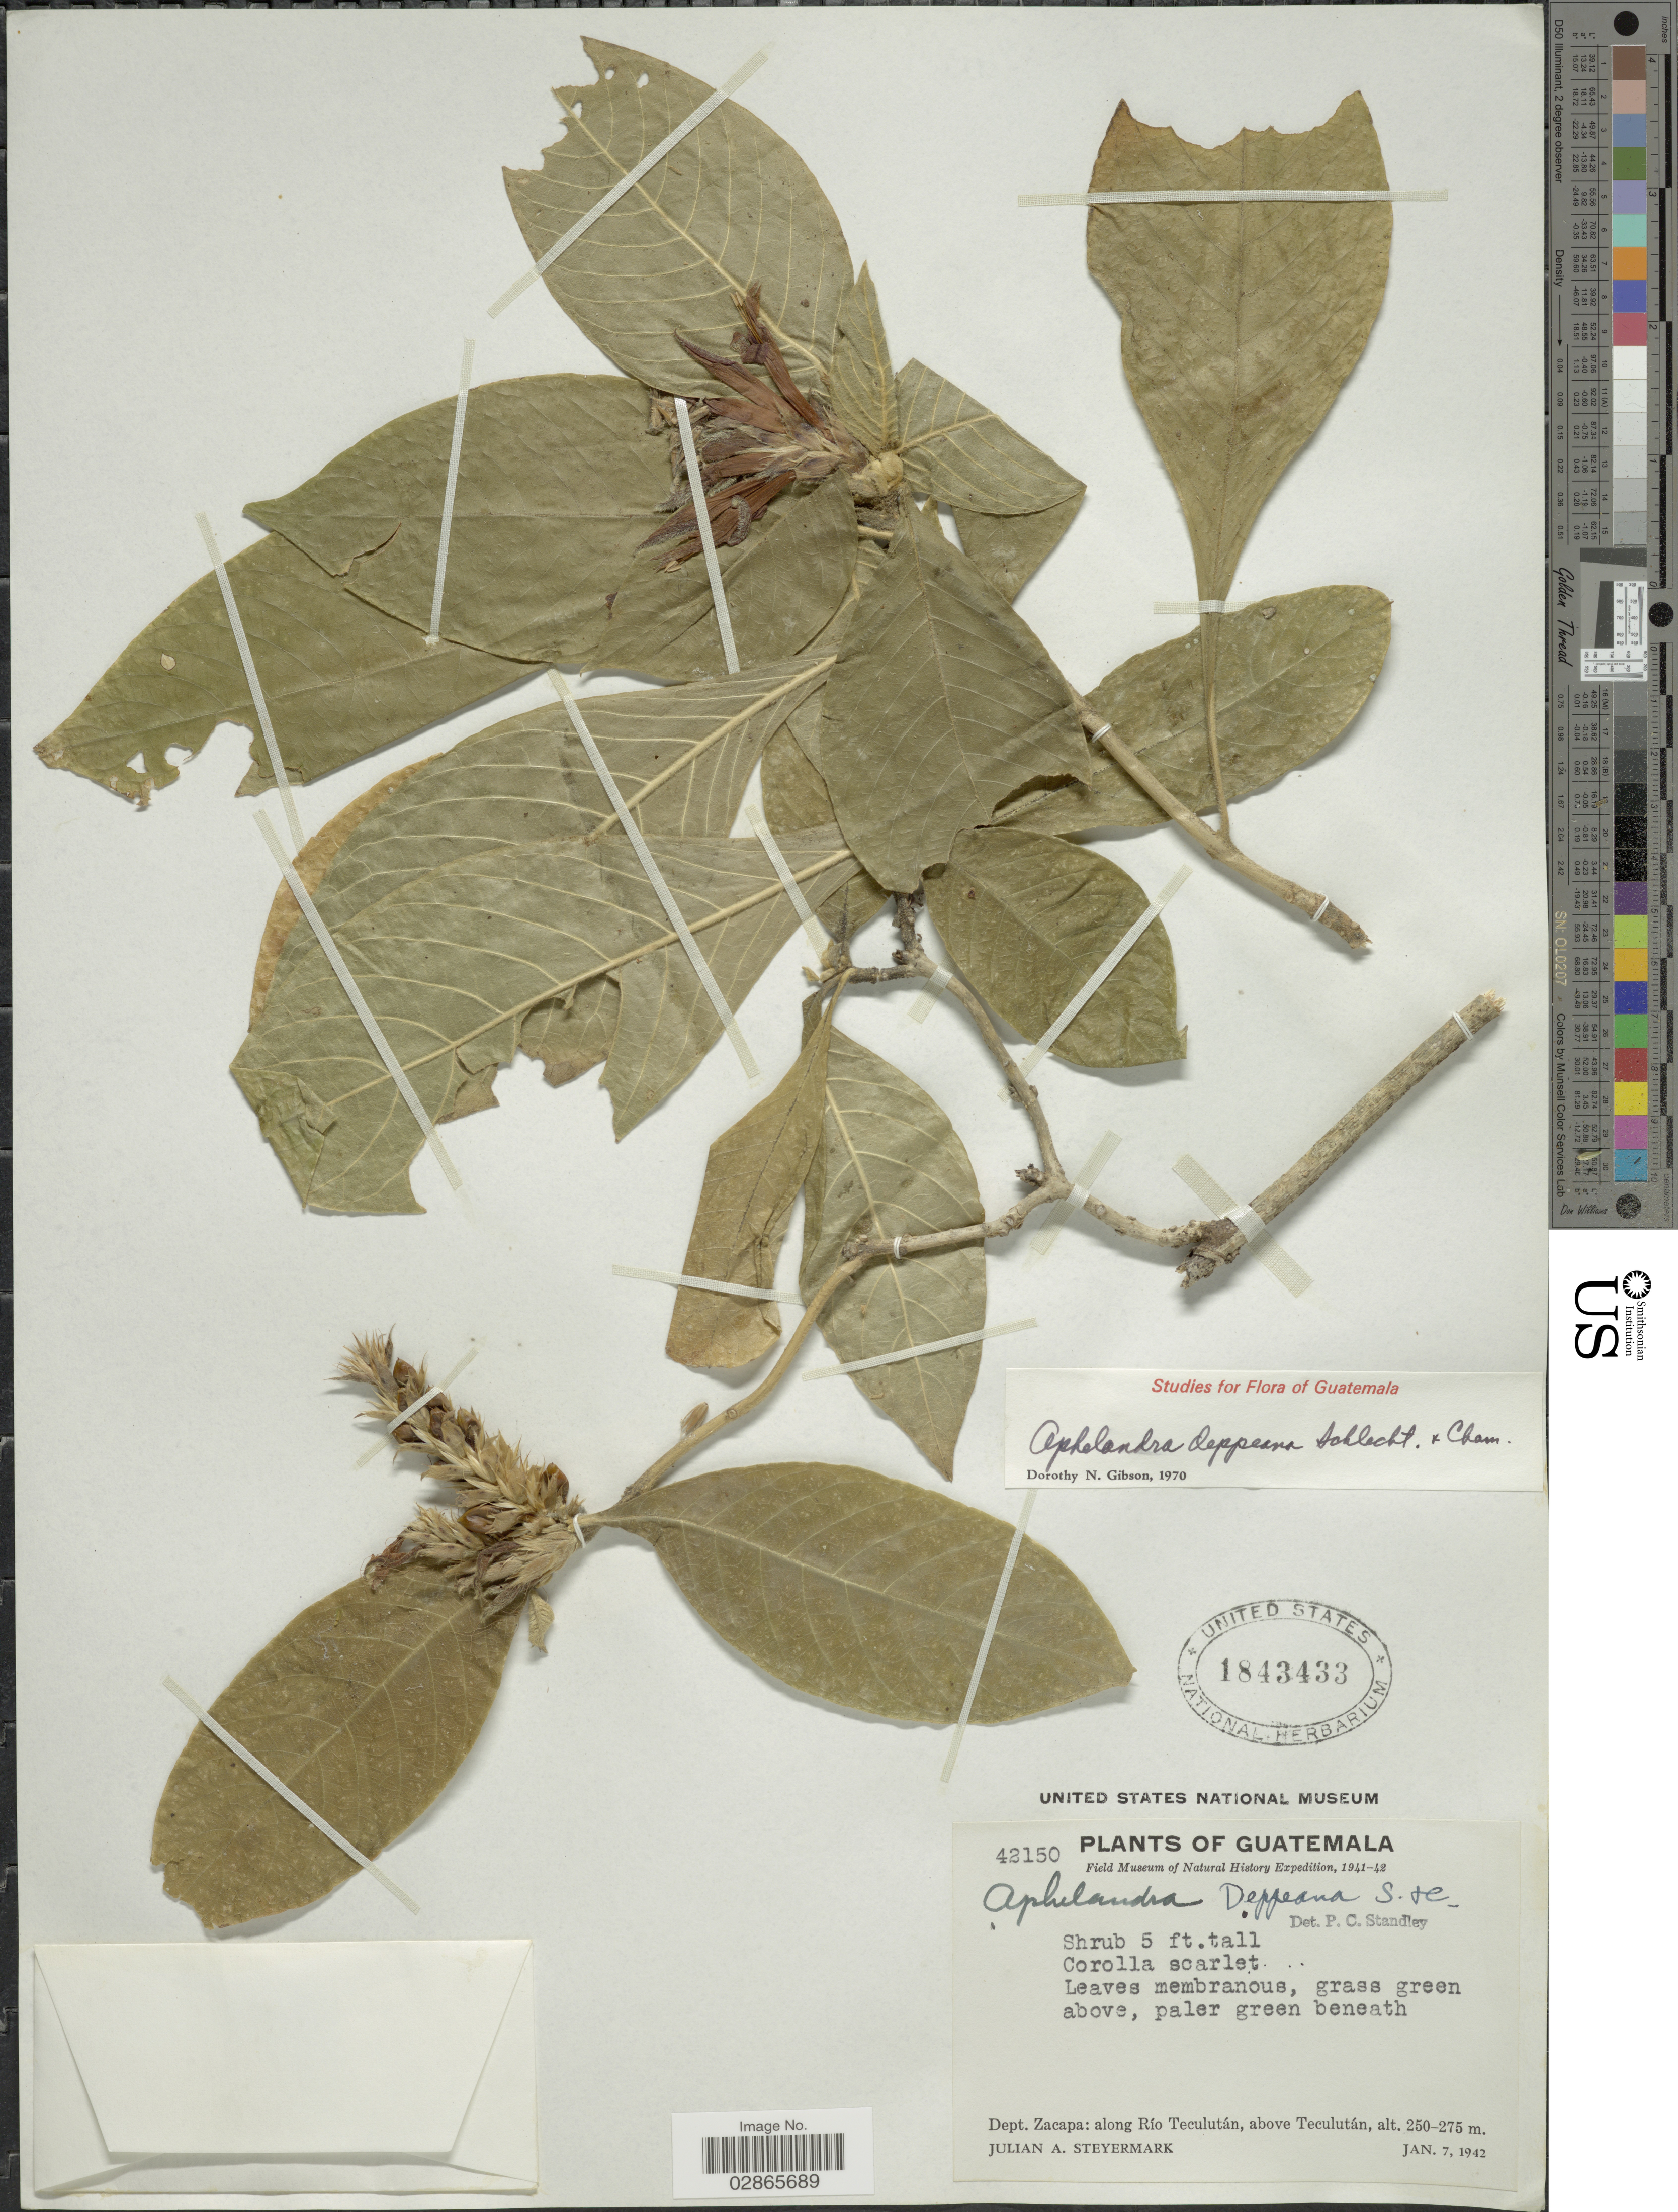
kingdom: Plantae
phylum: Tracheophyta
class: Magnoliopsida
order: Lamiales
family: Acanthaceae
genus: Aphelandra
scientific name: Aphelandra deppeana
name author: Schltdl. & Cham.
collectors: J. Steyermark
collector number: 42150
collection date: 1942-01-07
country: Guatemala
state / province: Zacapa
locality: Dept. Zacapa: along Río Teculután, above Teculután.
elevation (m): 250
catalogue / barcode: US 1843433